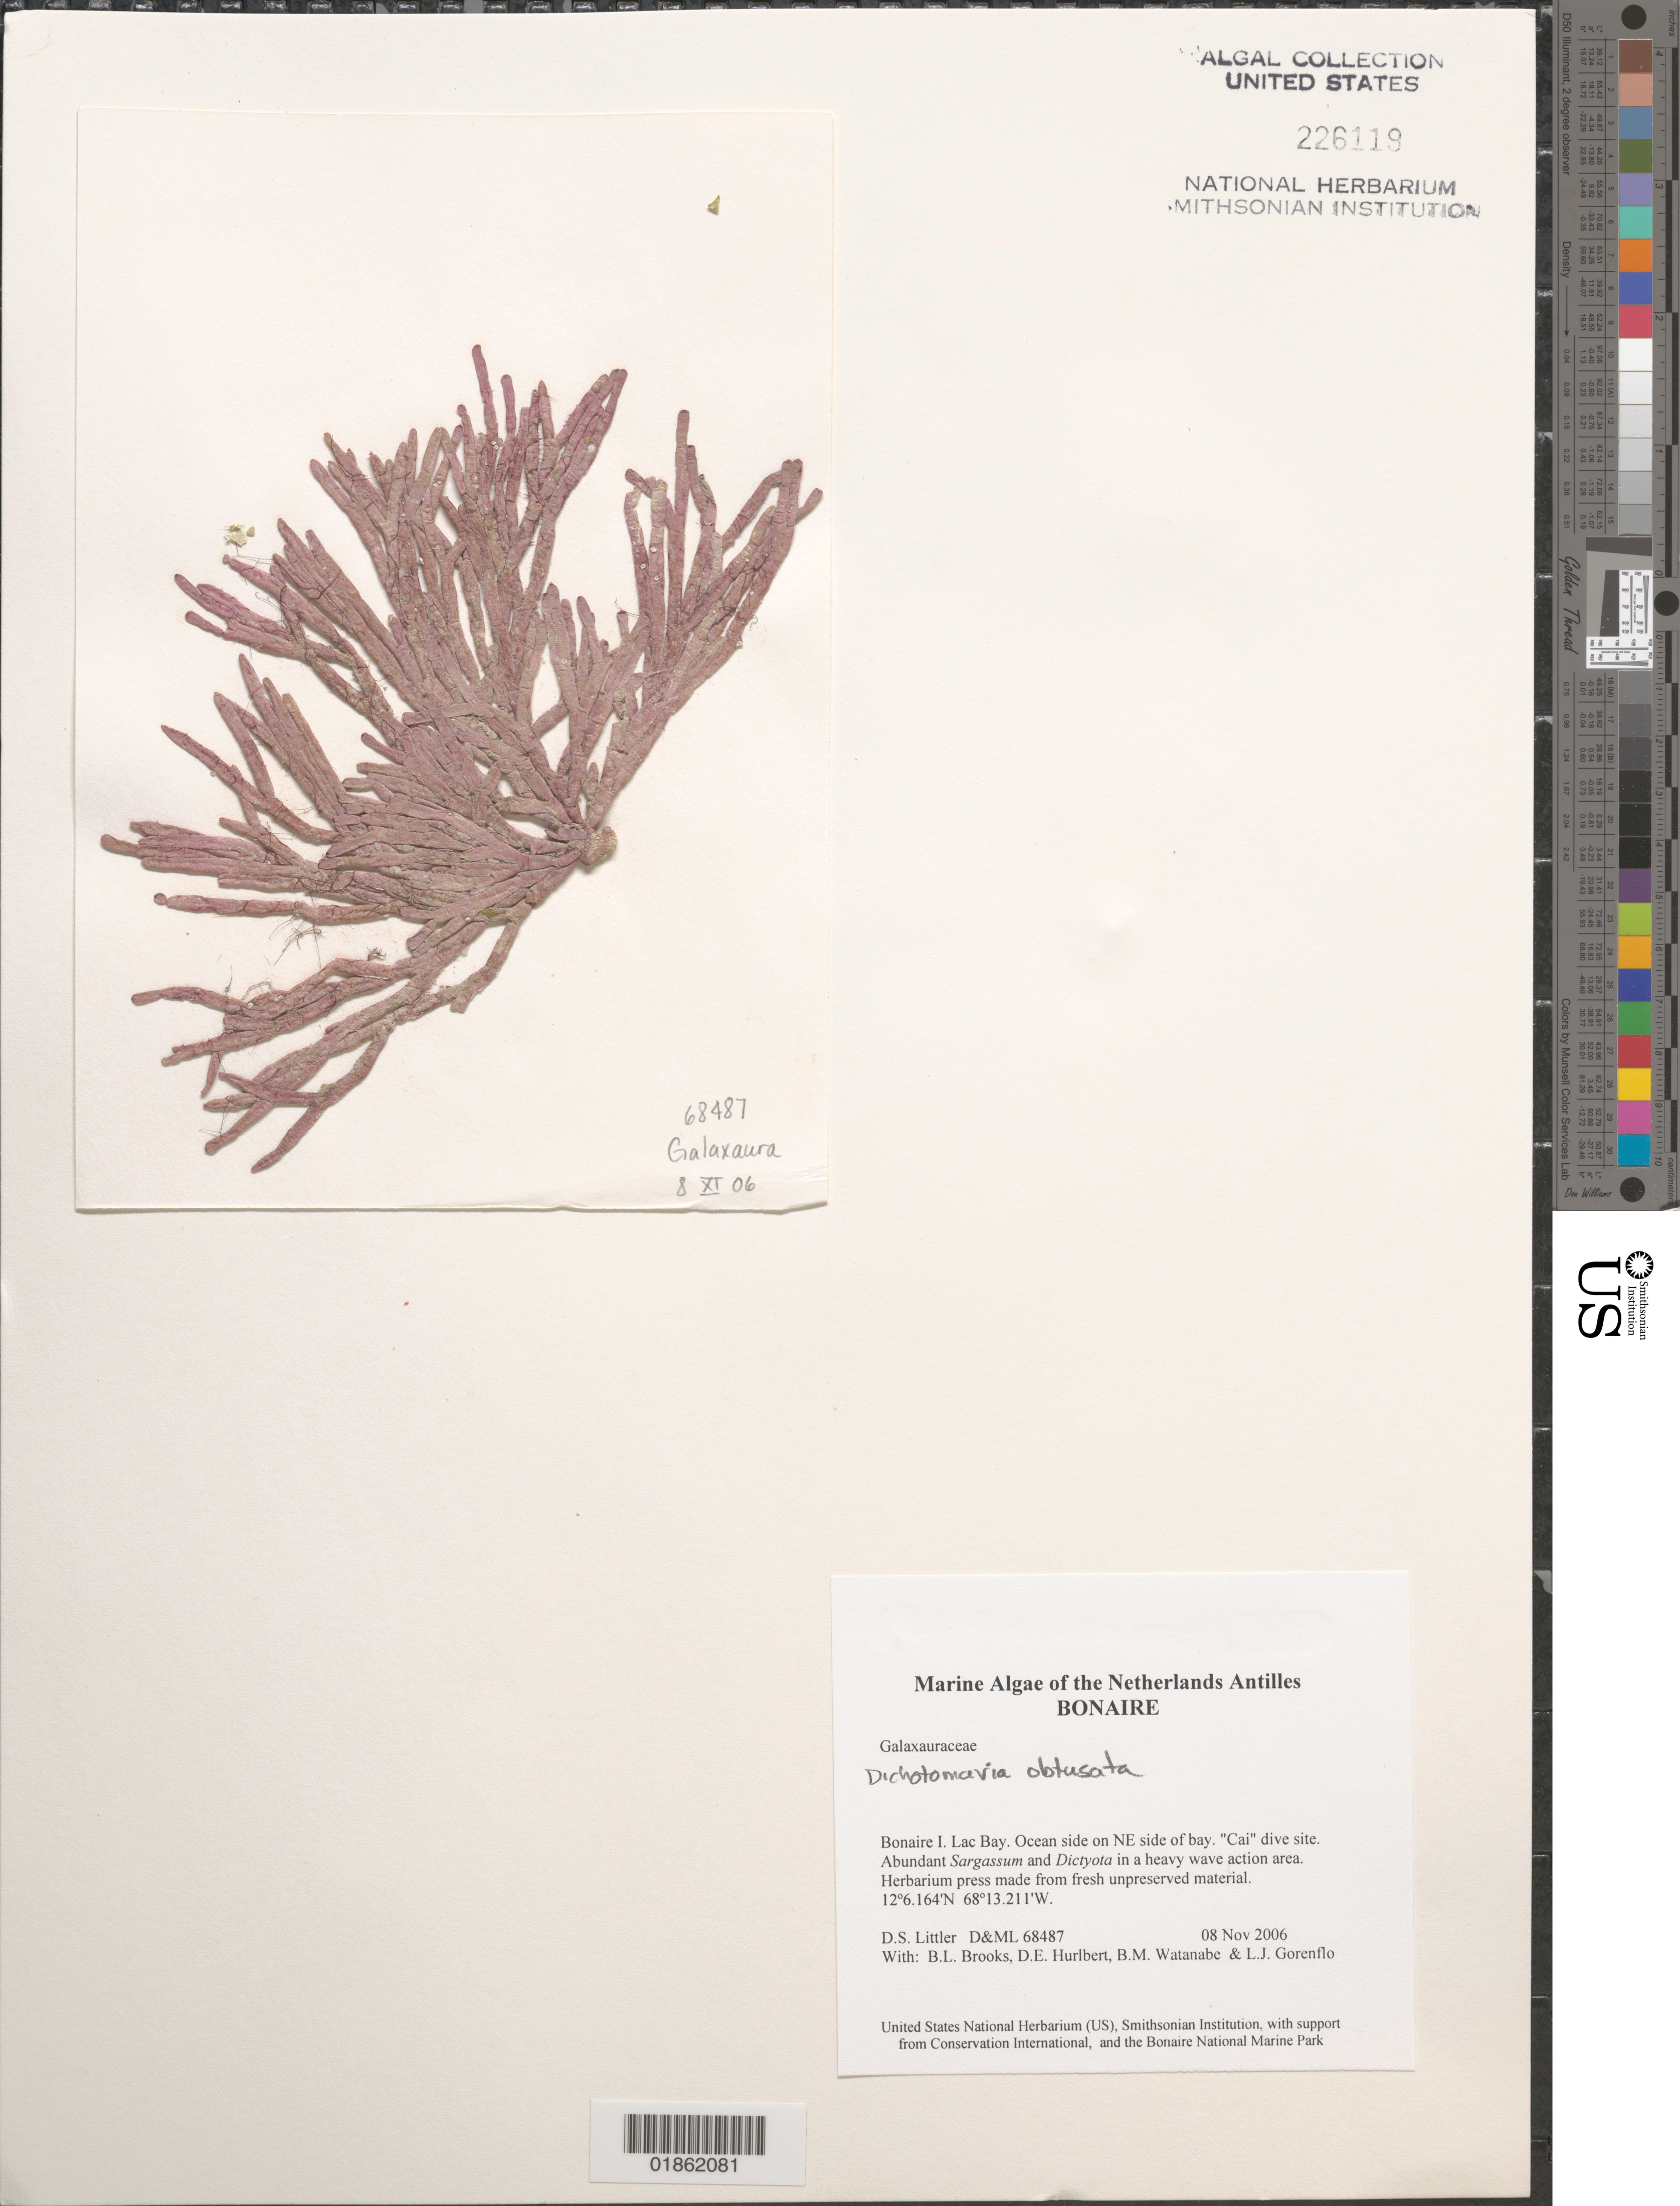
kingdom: Plantae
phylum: Rhodophyta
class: Florideophyceae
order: Nemaliales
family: Galaxauraceae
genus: Dichotomaria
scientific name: Dichotomaria obtusata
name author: (Ellis & Sol.) Lam.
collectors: D. S. Littler, B. Brooks, D. Hurlbert, B. Watanabe & L. Gorenflo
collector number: D&ML68487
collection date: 2006-11-08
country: Netherlands Antilles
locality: Bonaire I. Lac Bay. Ocean side on NE side of bay. "Cai" dive site.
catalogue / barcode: US 226119